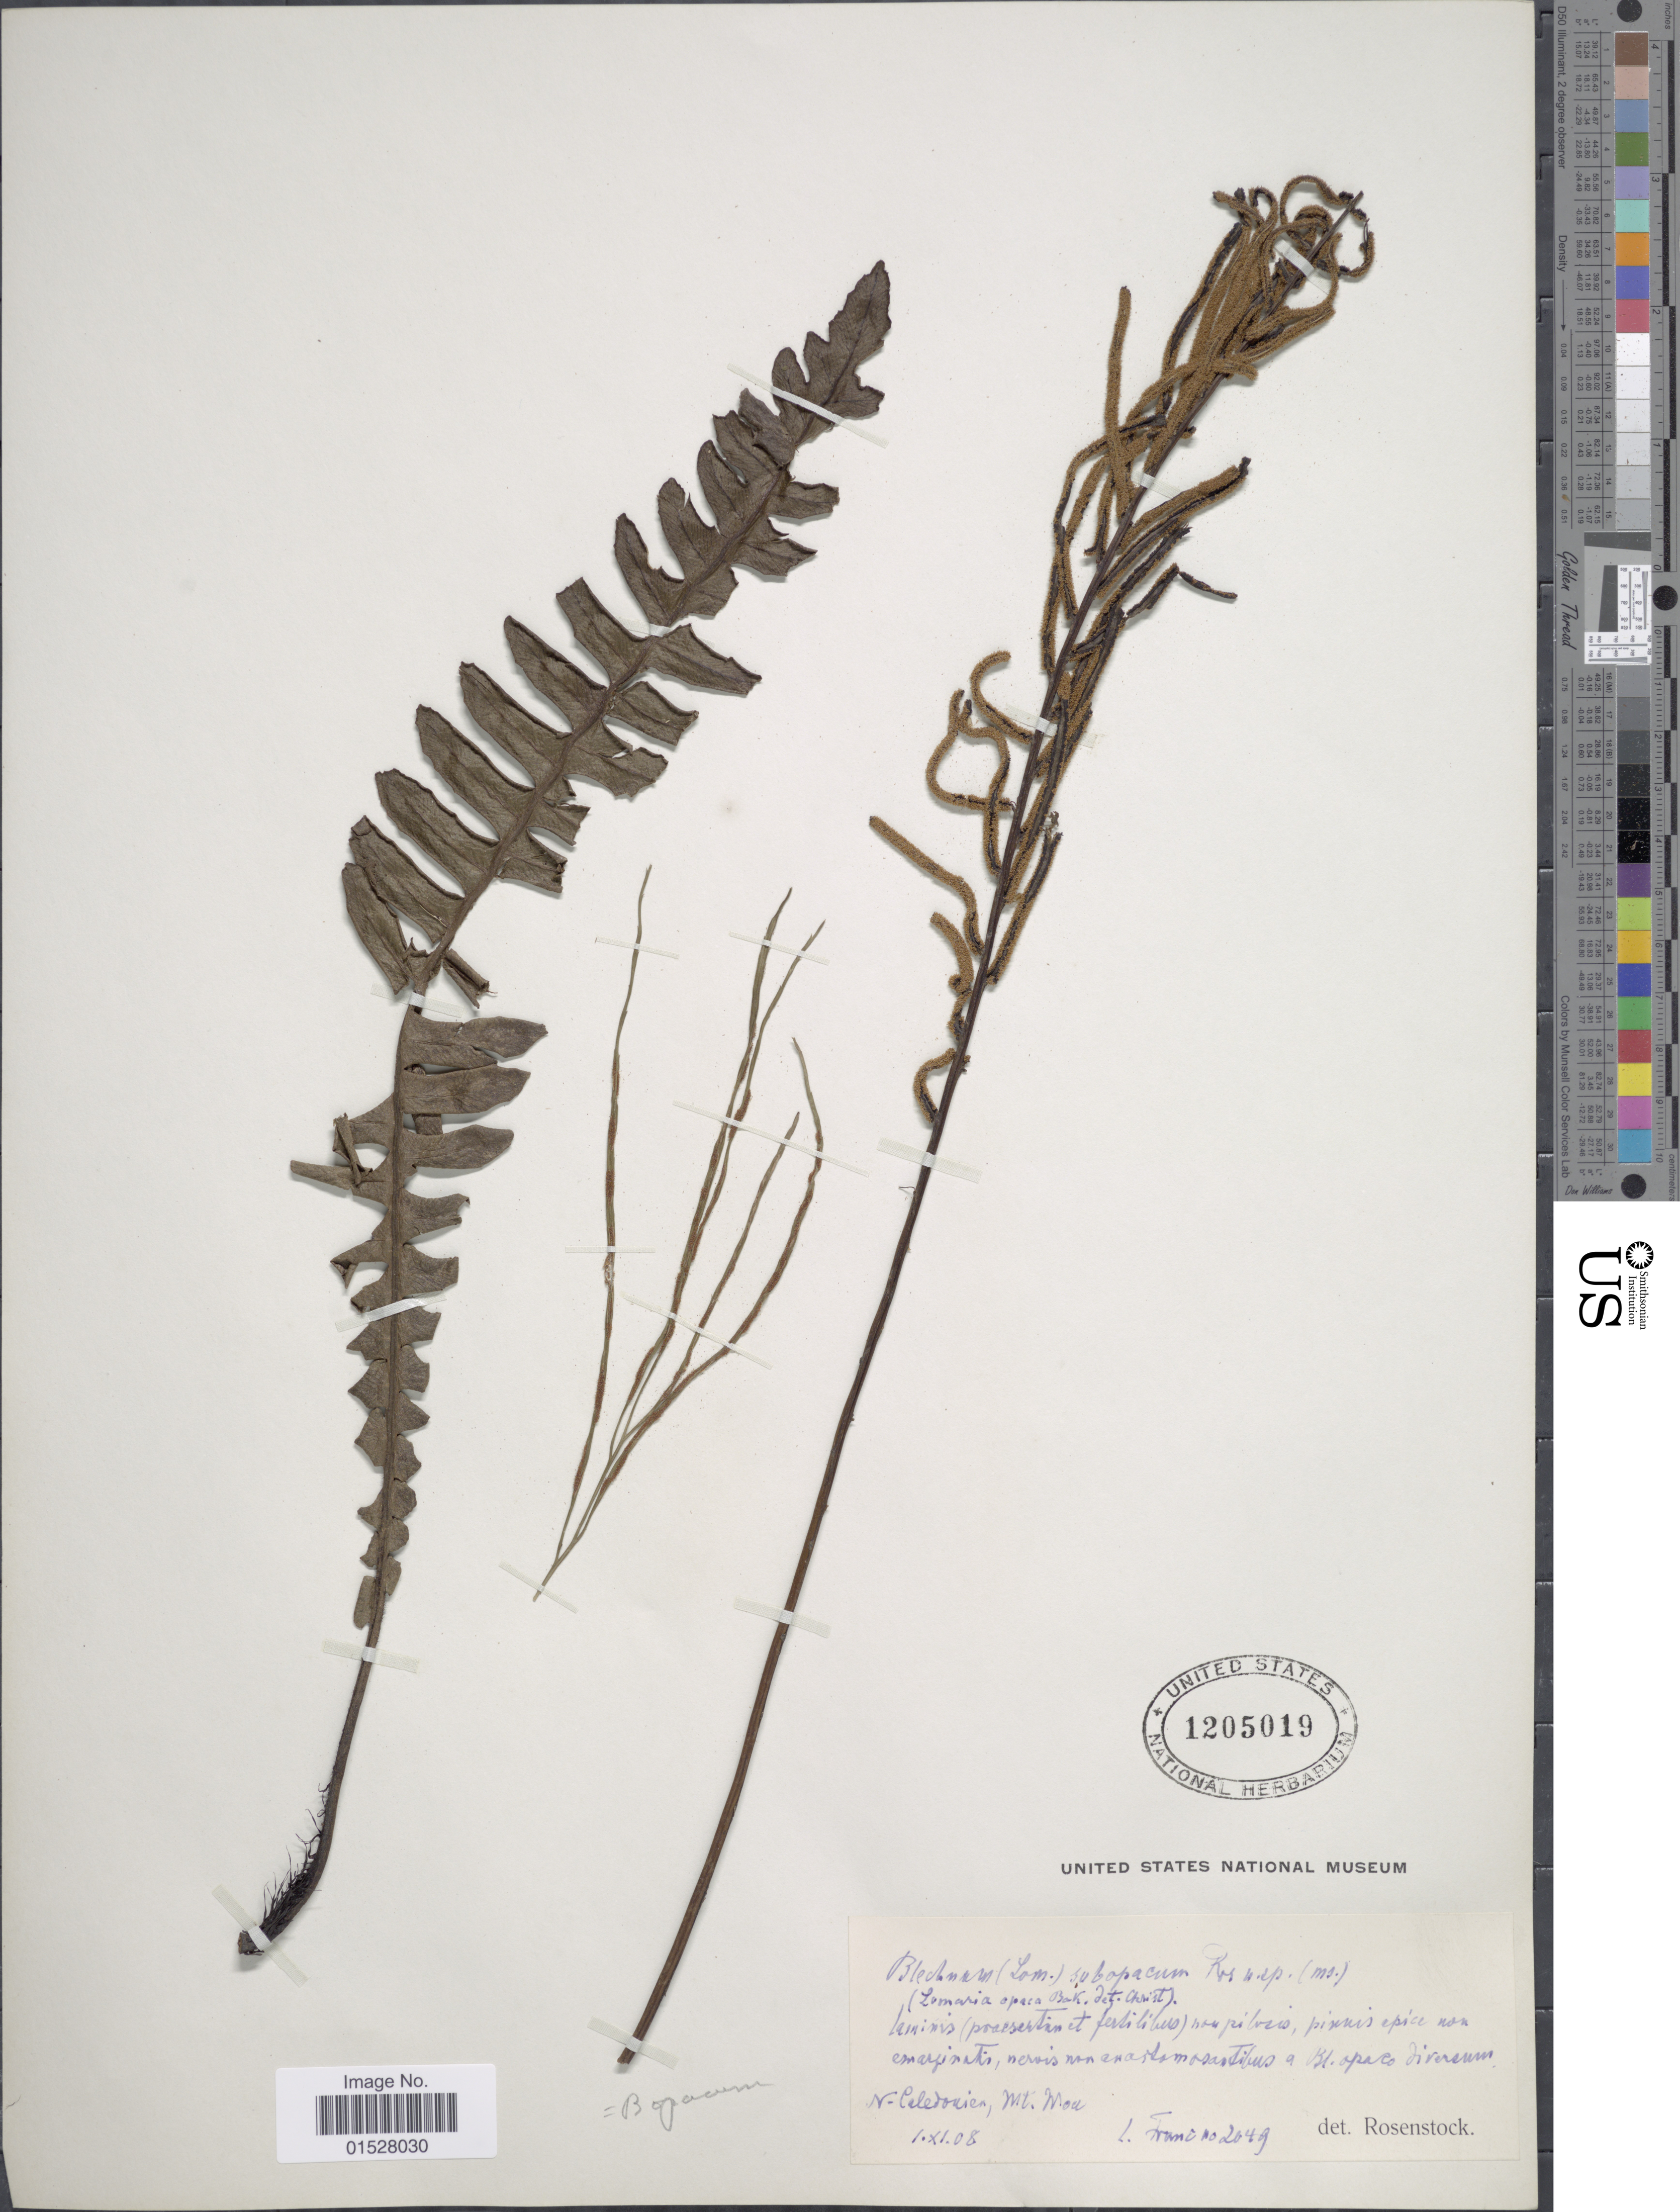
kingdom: Plantae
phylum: Tracheophyta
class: Polypodiopsida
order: Polypodiales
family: Blechnaceae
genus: Cranfillia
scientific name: Cranfillia opaca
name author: (Mett.) Gasper & V.A.O. Dittrich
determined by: Vazquez, R.; Molino, S.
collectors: Franc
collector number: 2049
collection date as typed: Transcribed d/m/y: 1/11/8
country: New Caledonia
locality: Mont Mou.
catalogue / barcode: US 1205019